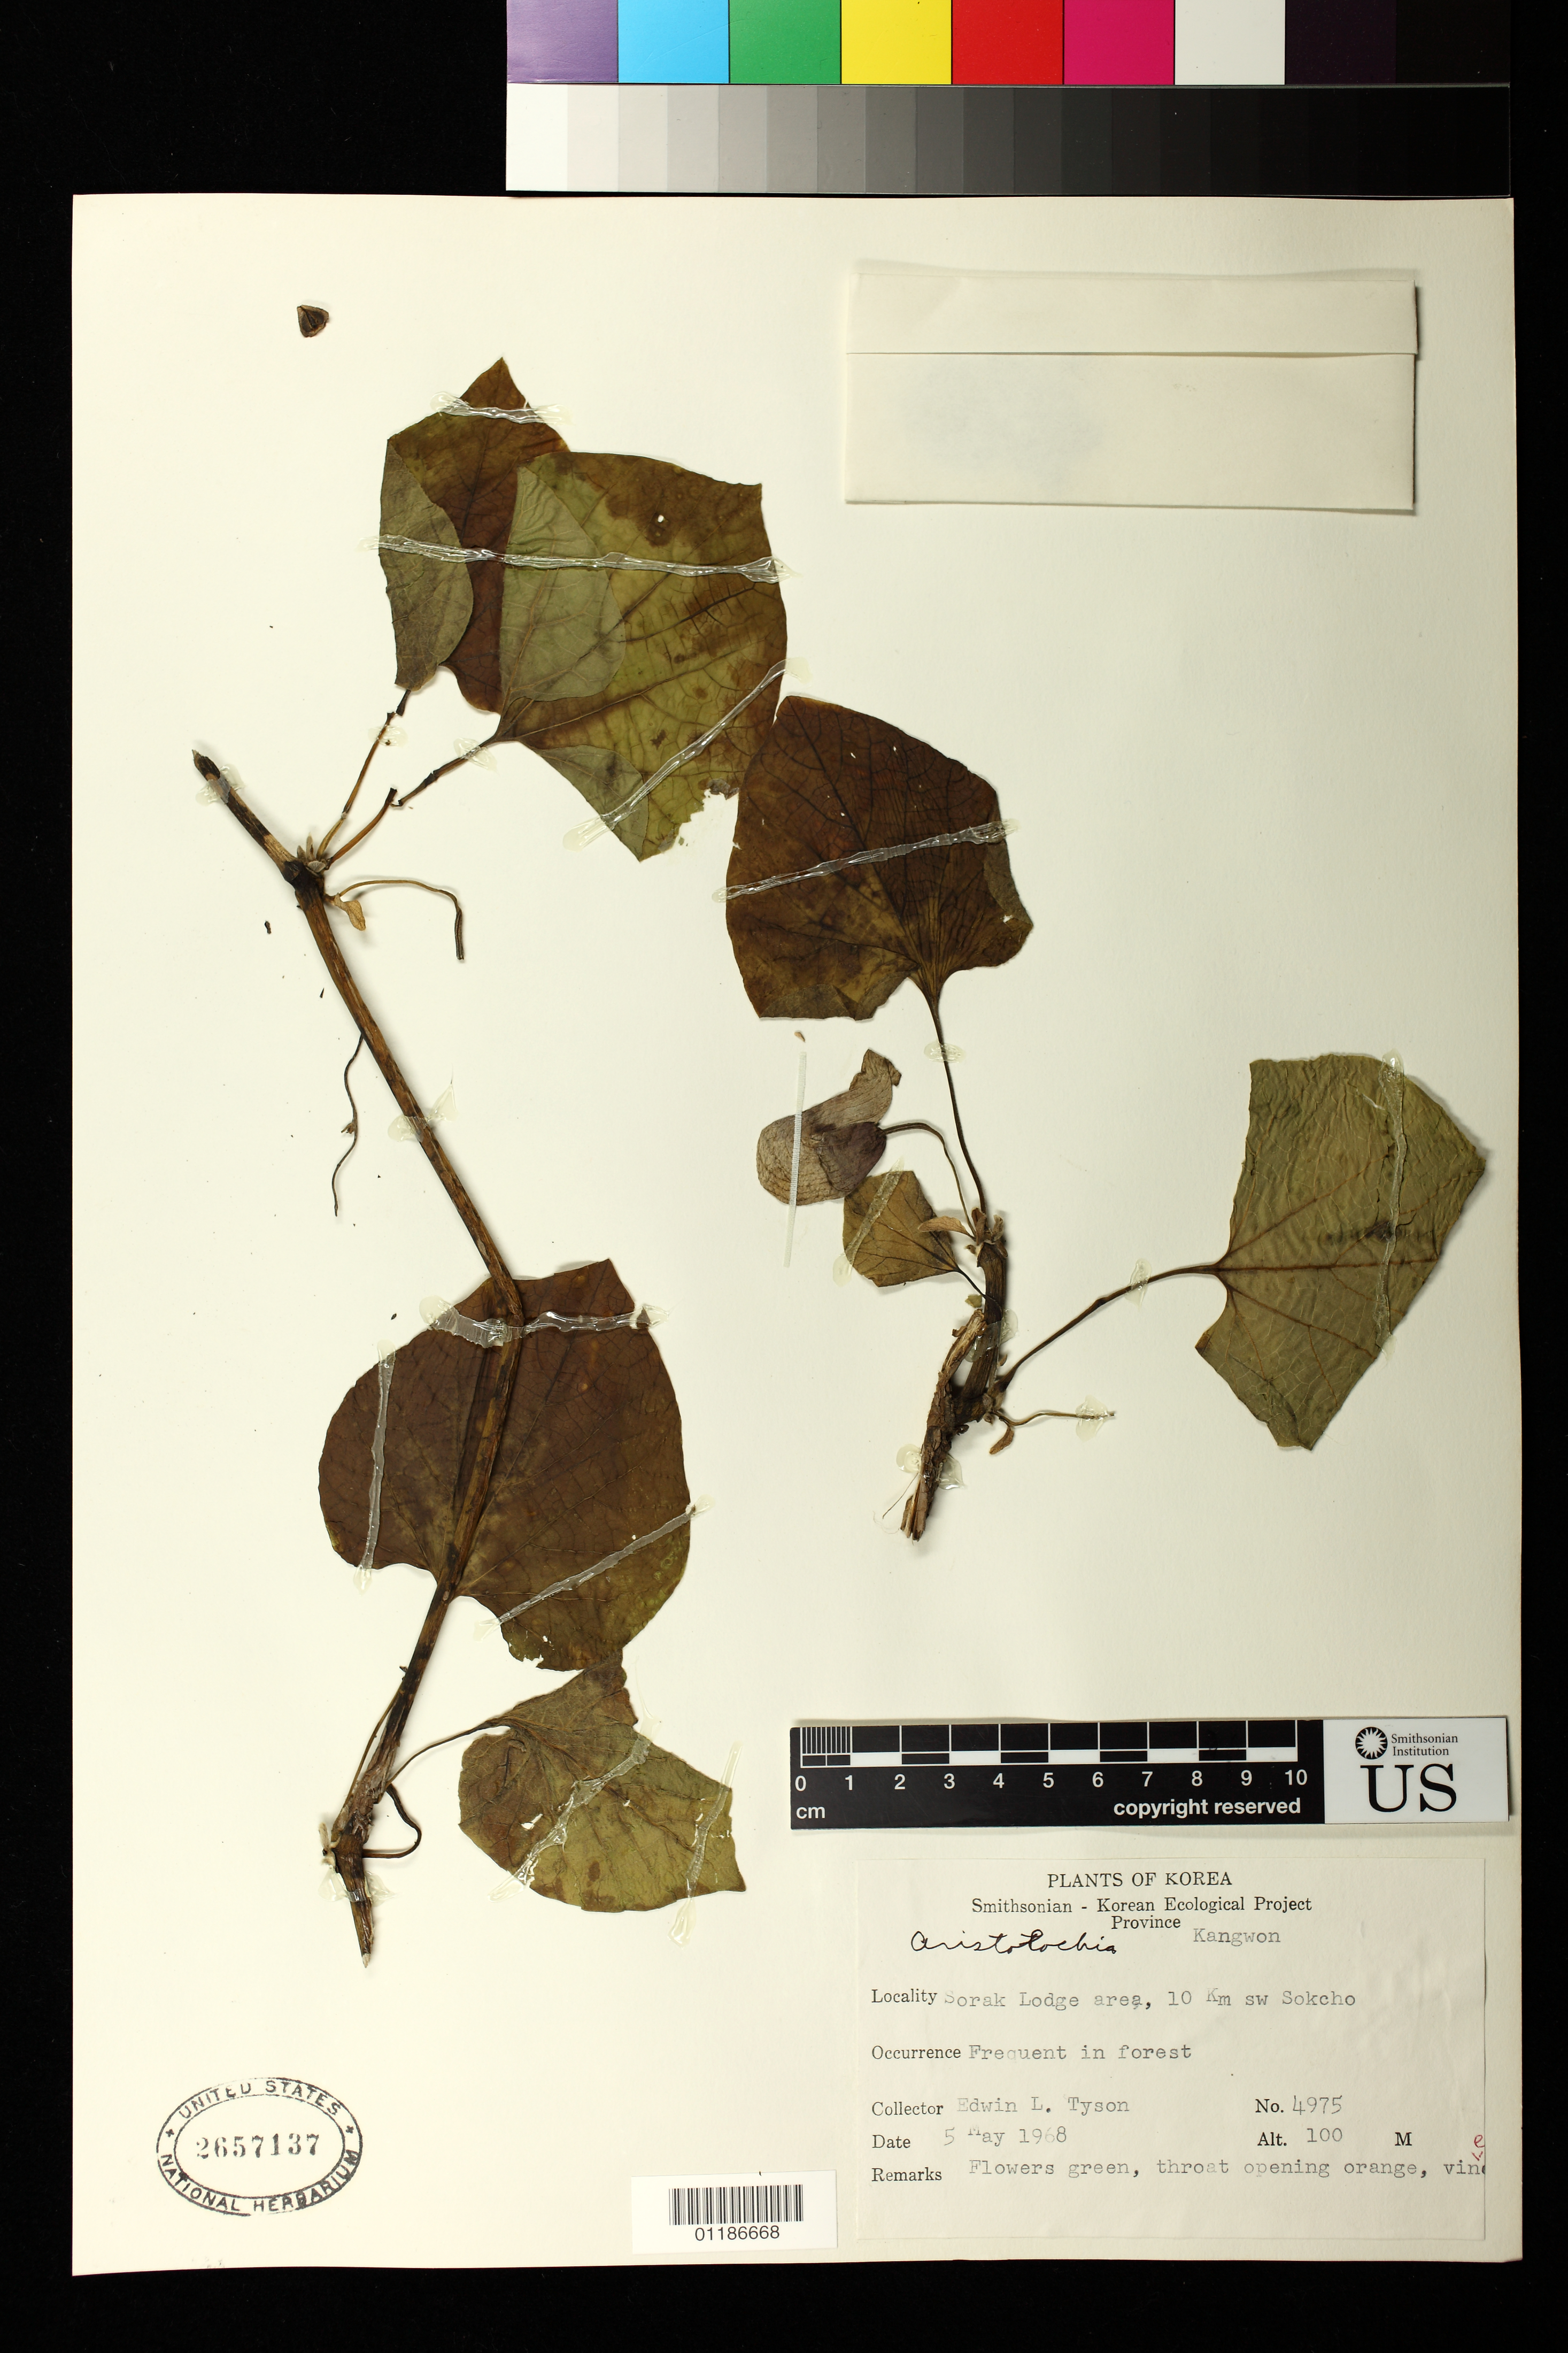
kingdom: Plantae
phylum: Tracheophyta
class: Magnoliopsida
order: Piperales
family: Aristolochiaceae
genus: Aristolochia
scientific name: Aristolochia sp.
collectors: E. L. Tyson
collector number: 4975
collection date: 1968-05-05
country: South Korea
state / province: Gangwon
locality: Sorak Lodge area, 10 km SW Sokcho.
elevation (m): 100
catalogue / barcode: US 2657137